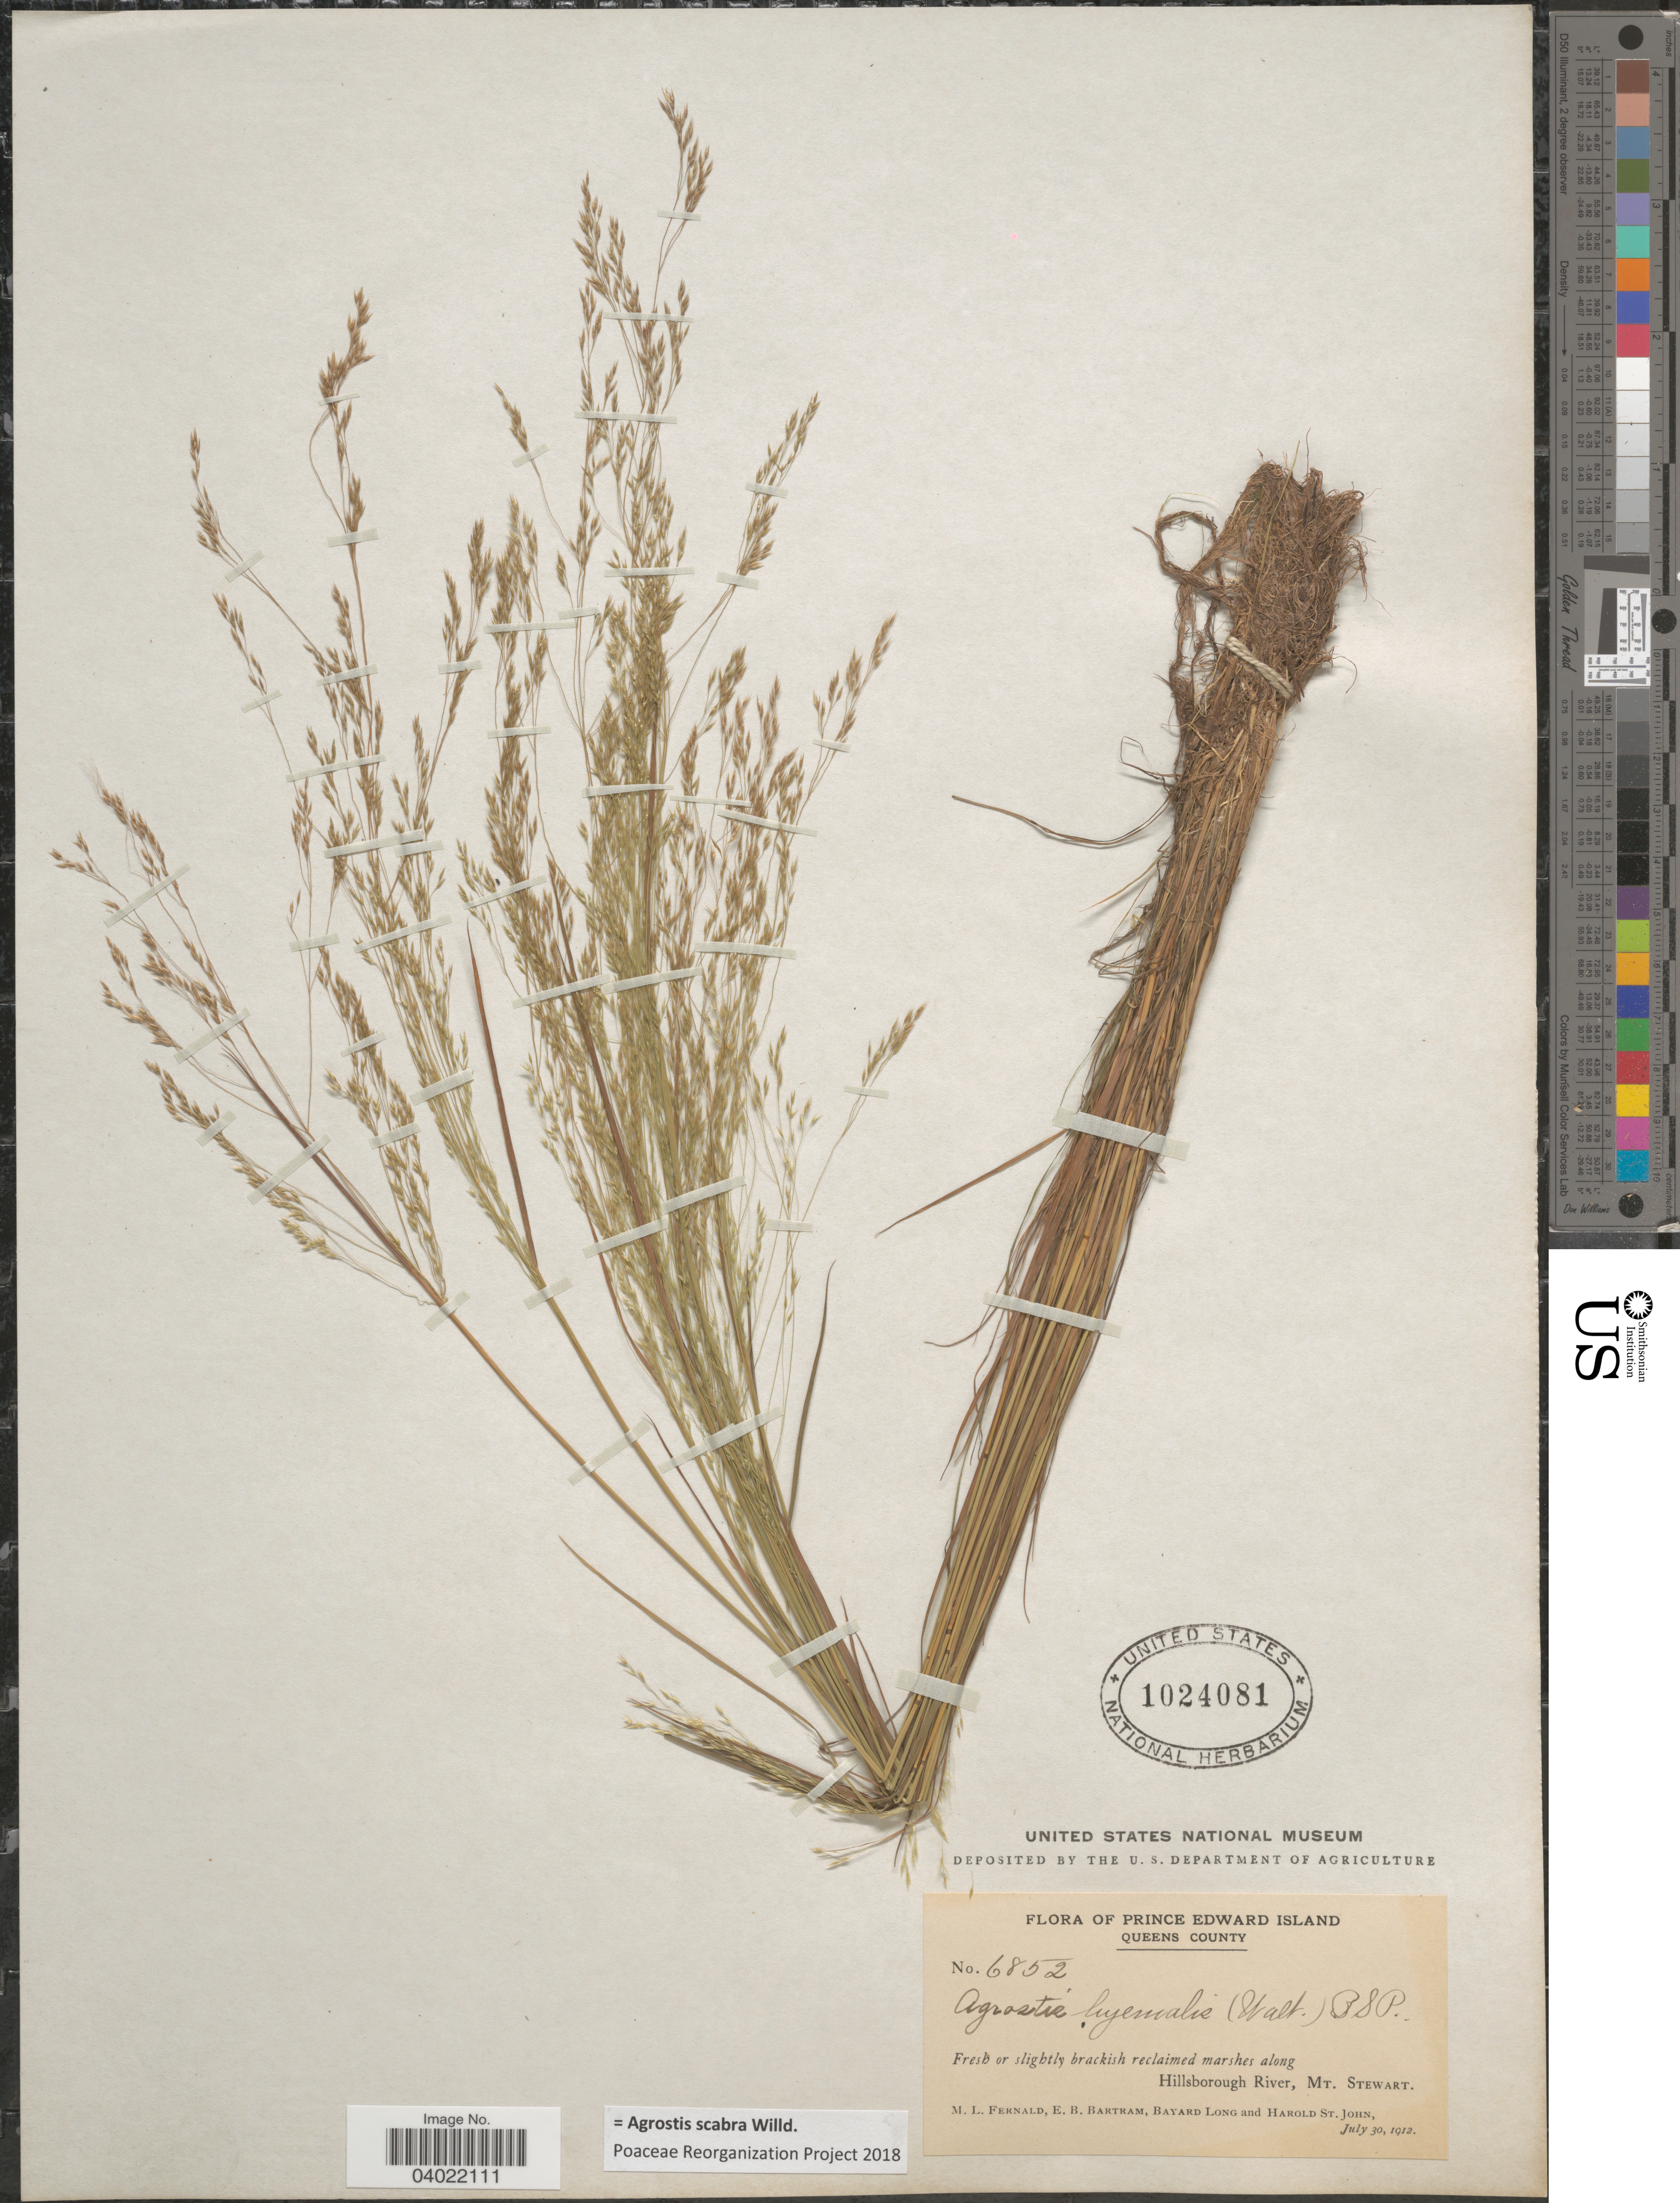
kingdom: Plantae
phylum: Tracheophyta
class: Liliopsida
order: Poales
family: Poaceae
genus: Agrostis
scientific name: Agrostis scabra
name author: Willd.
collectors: M. L. Fernald, E. B. Bartram, B. Long & H. St. John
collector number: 6852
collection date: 1912-07-30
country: Canada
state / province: Prince Edward Island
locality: Queens County. Fresh or slighly brackish reclaimed marshes along Hillborough River, Mt. Stewart.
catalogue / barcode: US 1024081